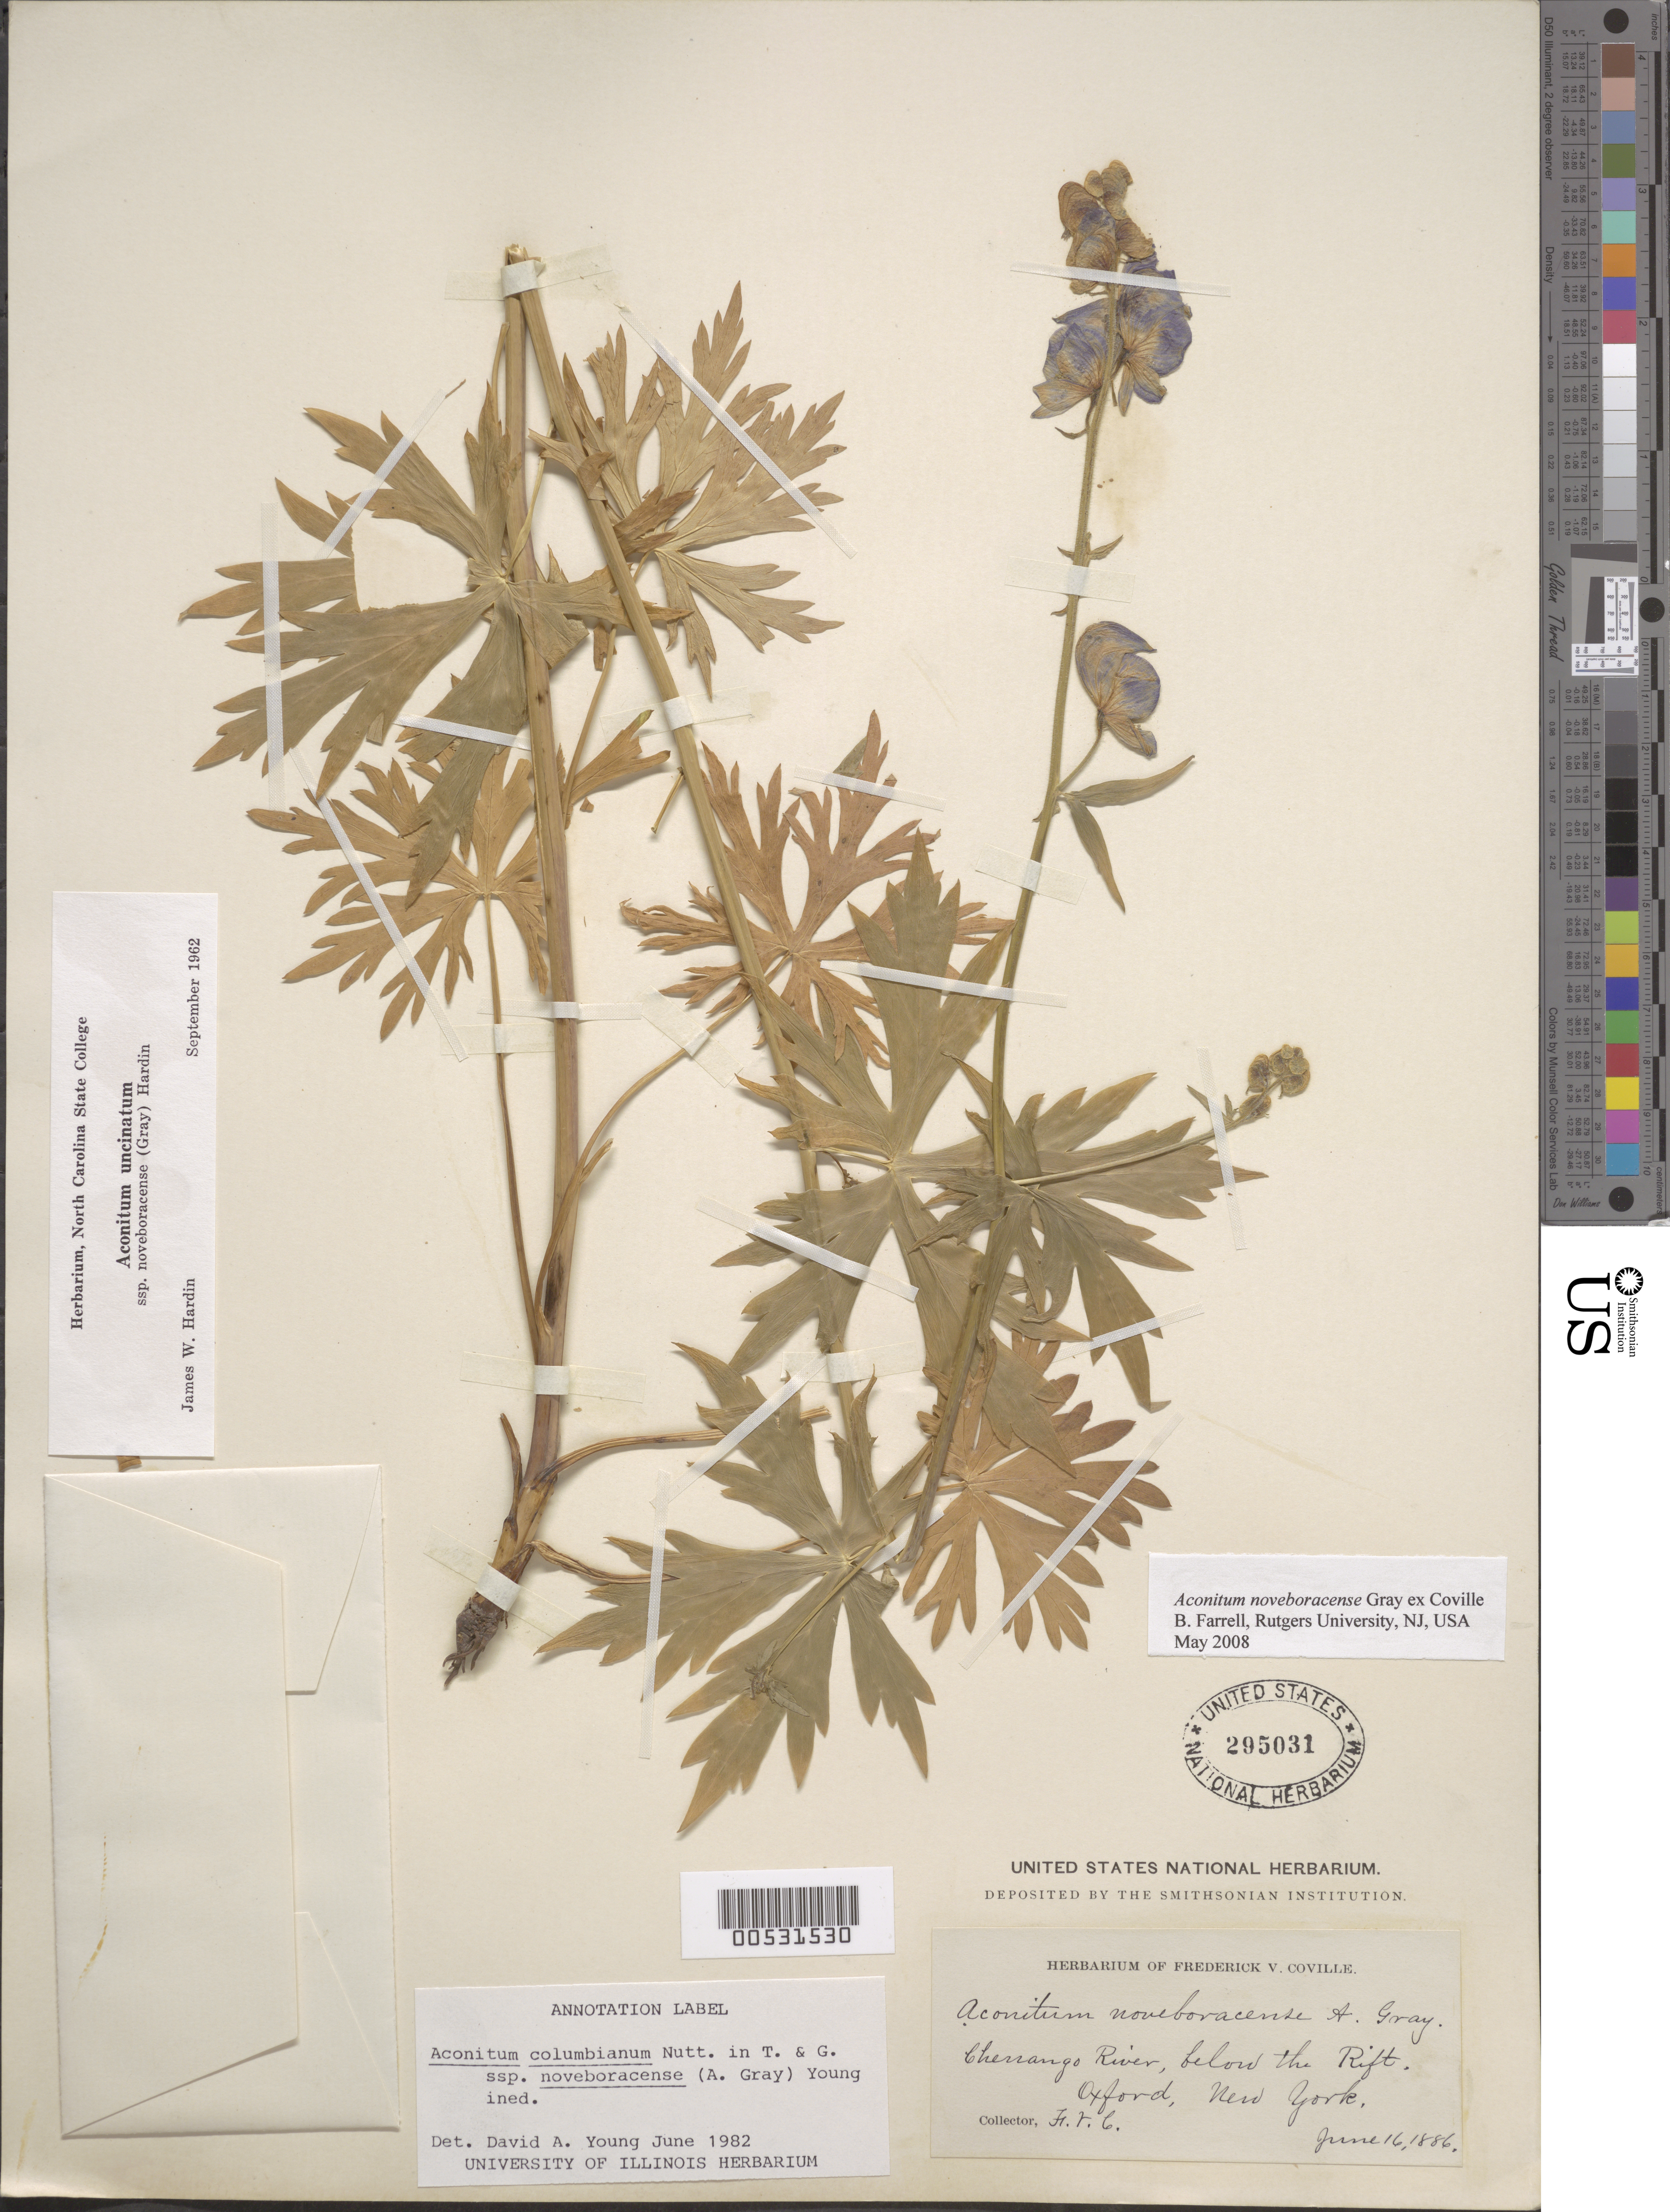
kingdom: Plantae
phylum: Tracheophyta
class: Magnoliopsida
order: Ranunculales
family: Ranunculaceae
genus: Aconitum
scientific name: Aconitum noveboracense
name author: A. Gray ex Coville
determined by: Young, D. A.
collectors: F. V. Coville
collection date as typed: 16 Jun 1886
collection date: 1886-06-16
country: United States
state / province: New York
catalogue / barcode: US 295031